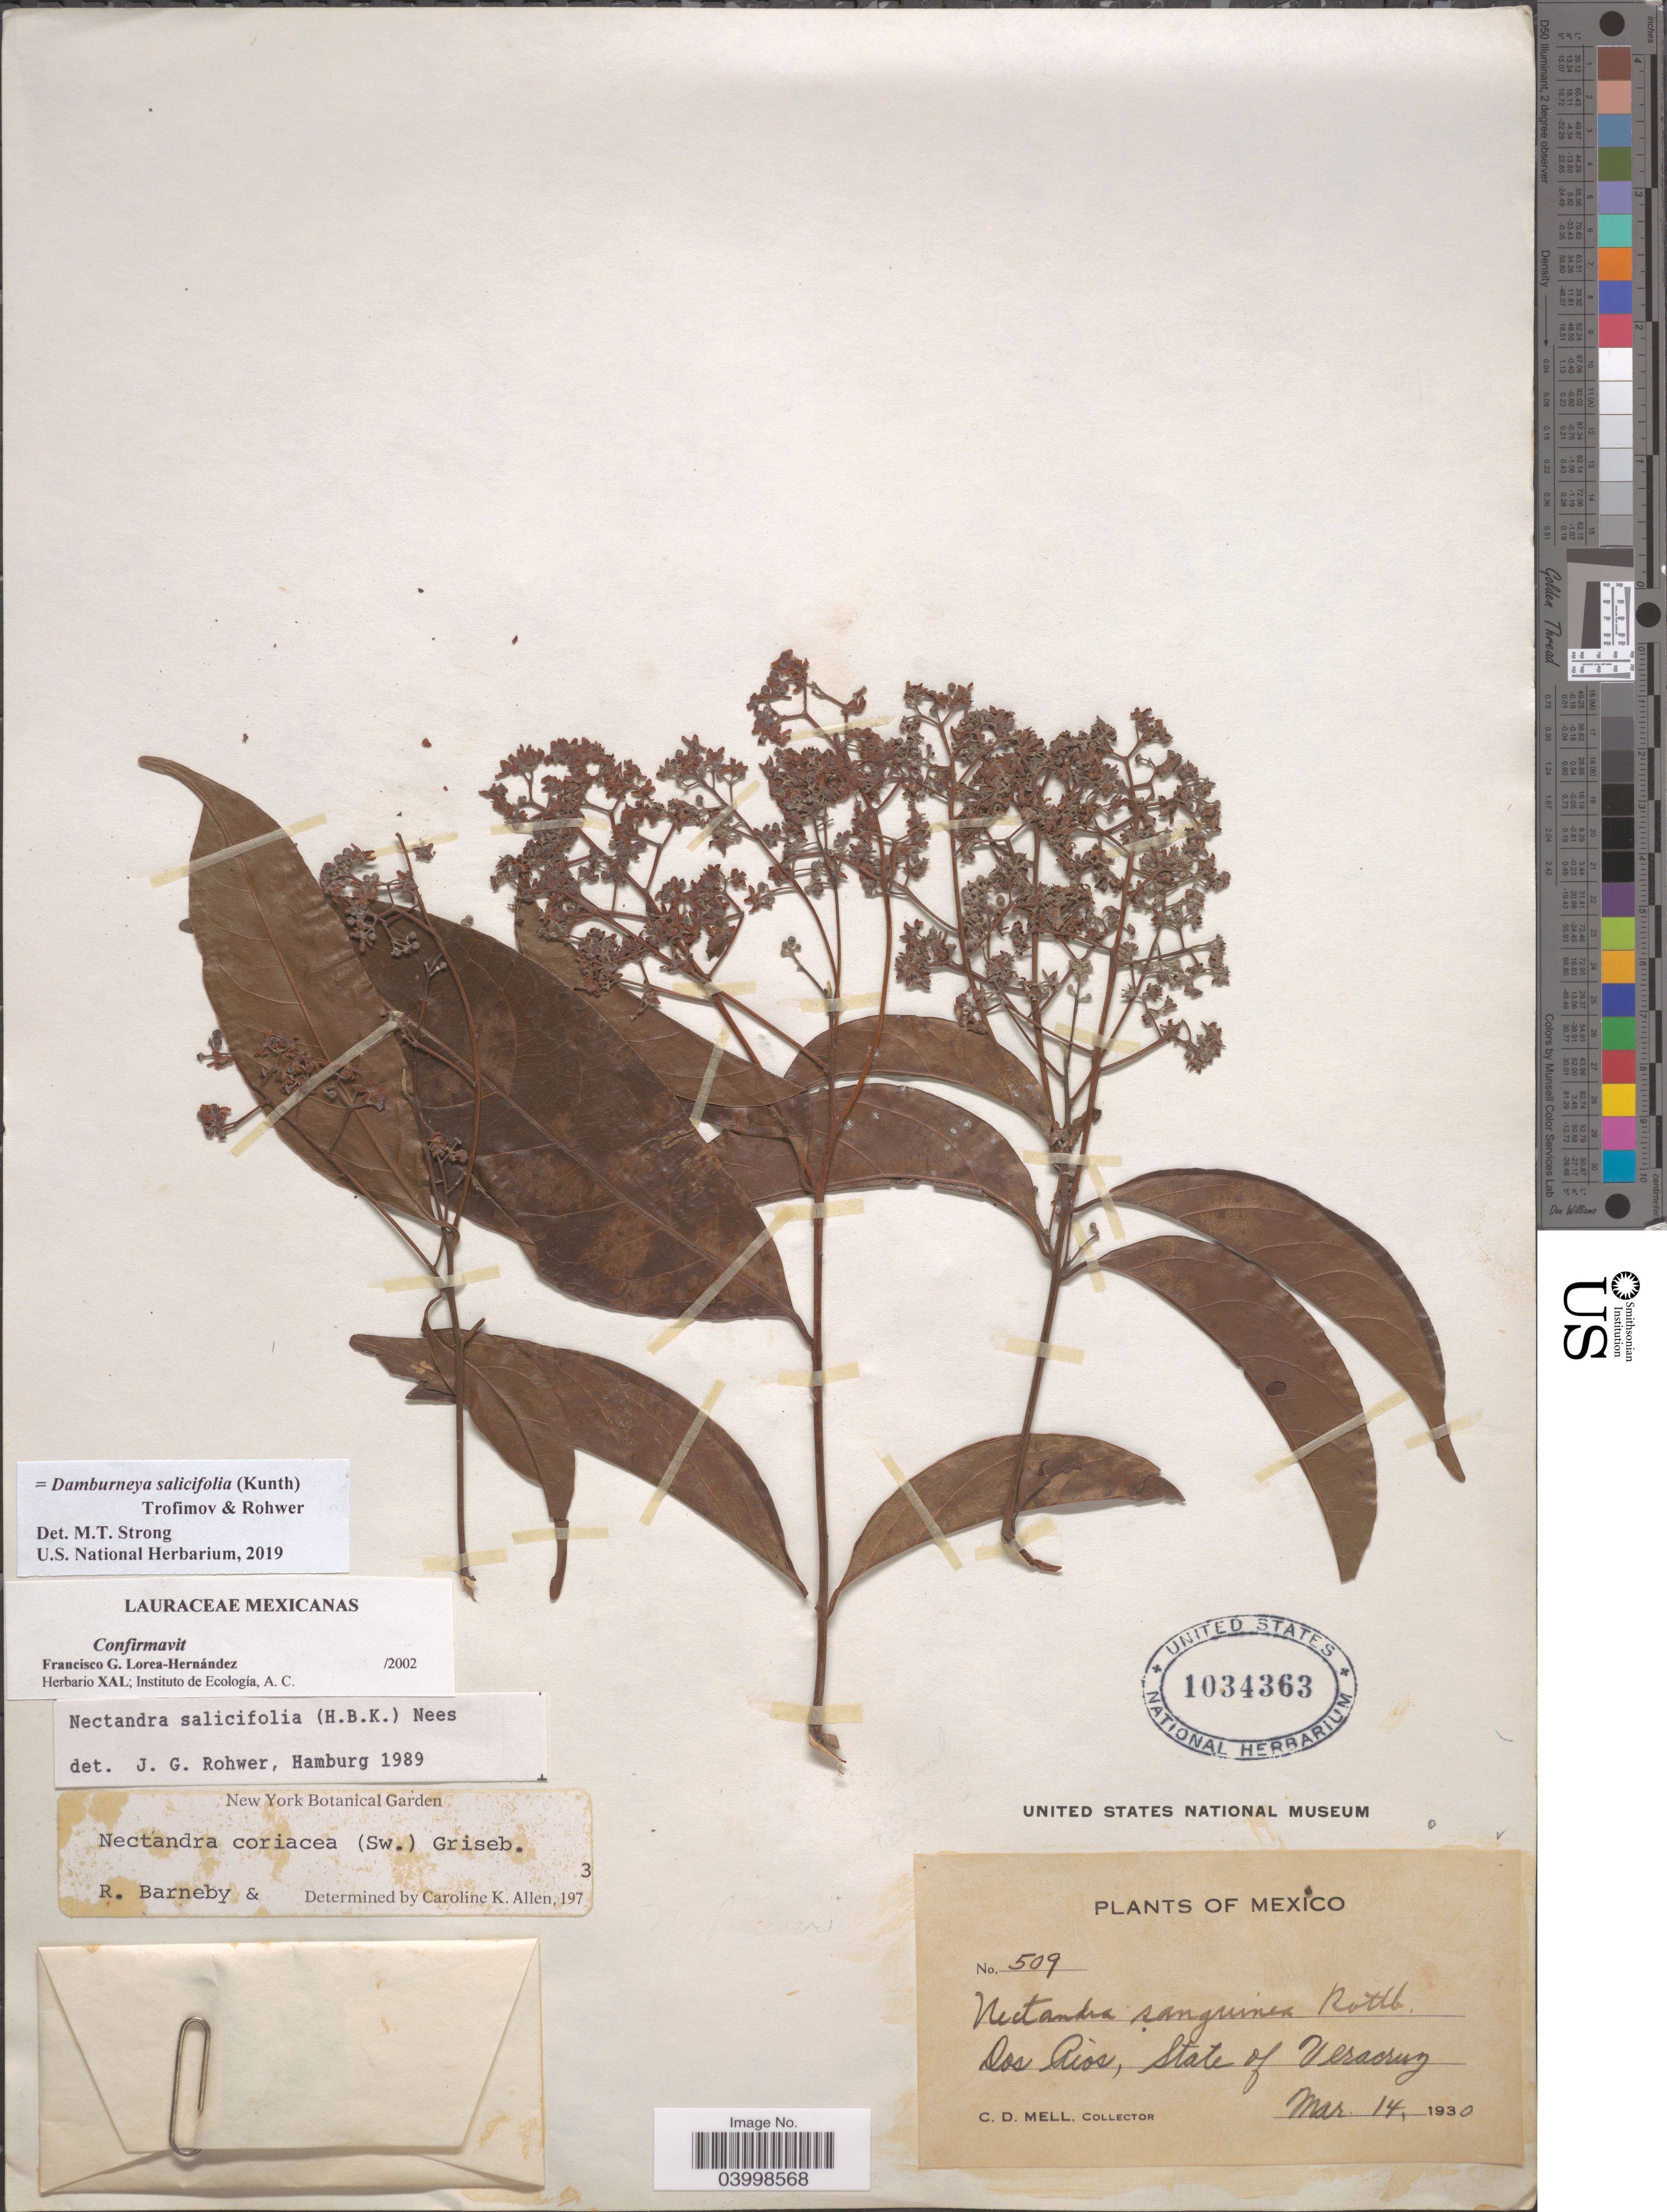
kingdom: Plantae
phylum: Tracheophyta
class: Magnoliopsida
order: Laurales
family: Lauraceae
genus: Damburneya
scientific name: Damburneya salicifolia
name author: (Kunth) Trofimov & Rohwer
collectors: C. D. Mell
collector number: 509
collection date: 1930-03-14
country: Mexico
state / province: Veracruz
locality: Dos Rios, state of Veracruz.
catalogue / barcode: US 1034363